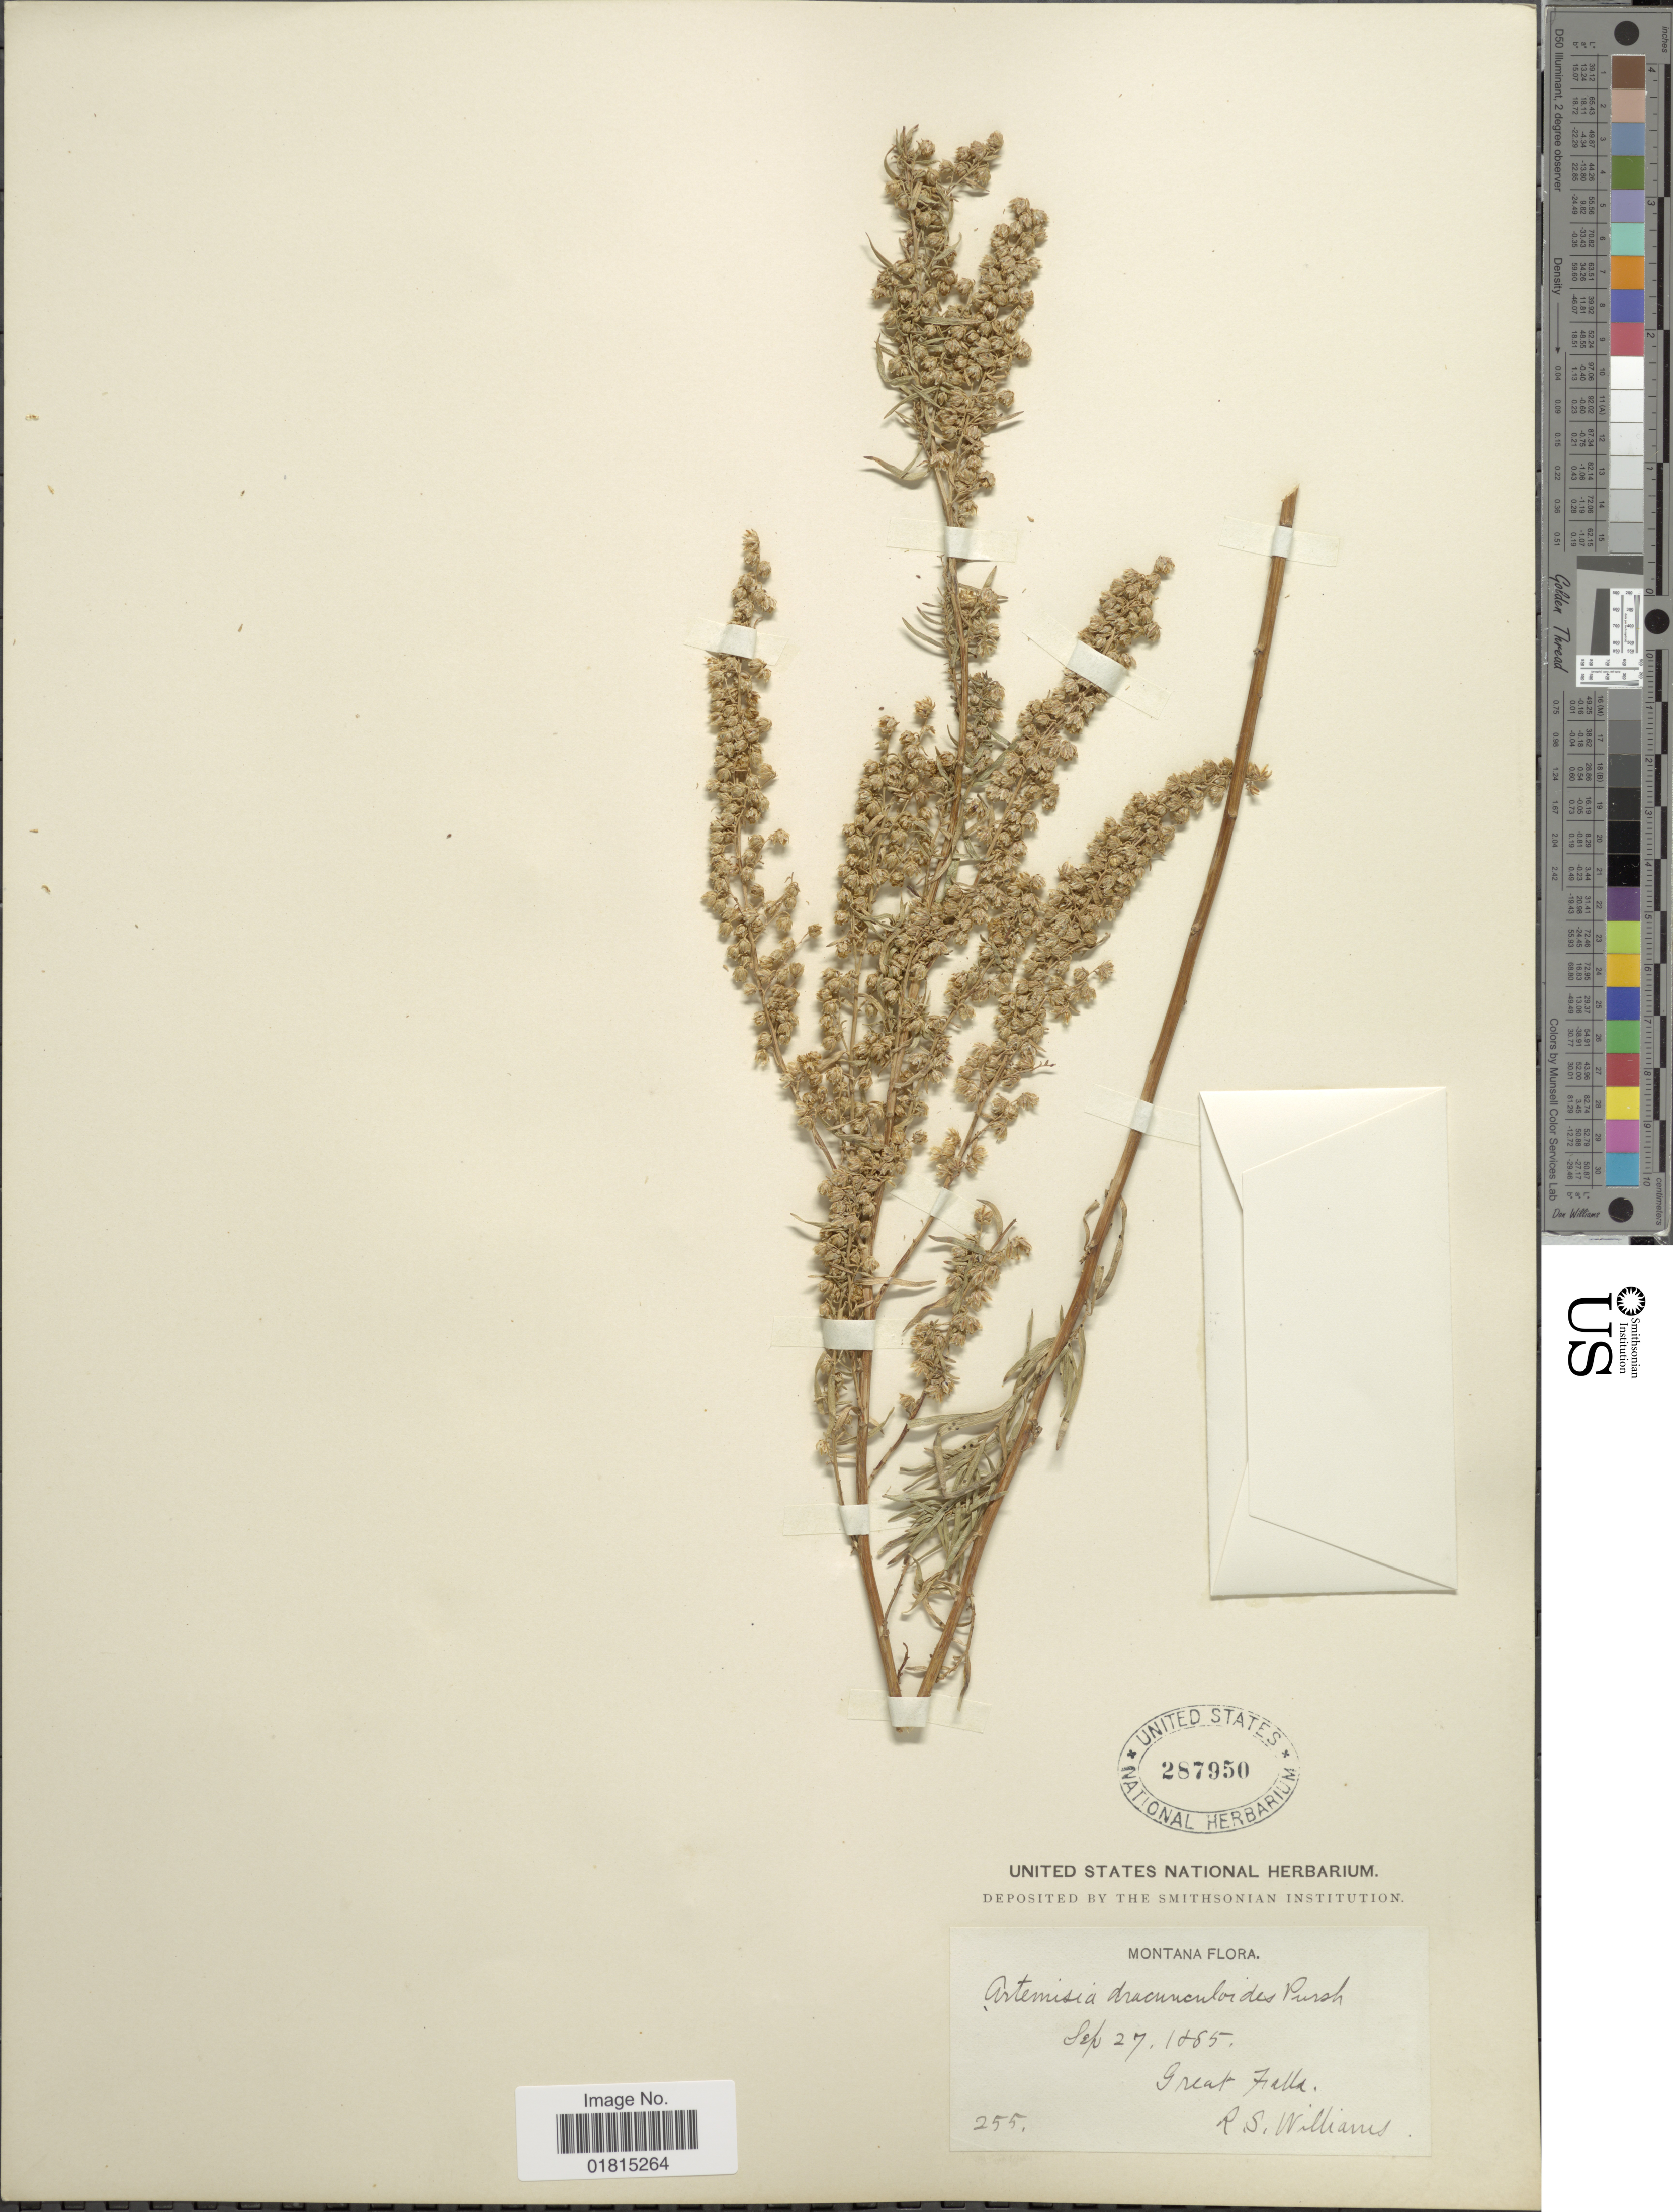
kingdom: Plantae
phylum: Tracheophyta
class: Magnoliopsida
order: Asterales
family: Asteraceae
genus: Artemisia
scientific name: Artemisia dracunculoides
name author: Pursh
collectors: R. S. Williams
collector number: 255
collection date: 1885-09-27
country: United States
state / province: Montana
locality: Great Falls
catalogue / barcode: US 287950